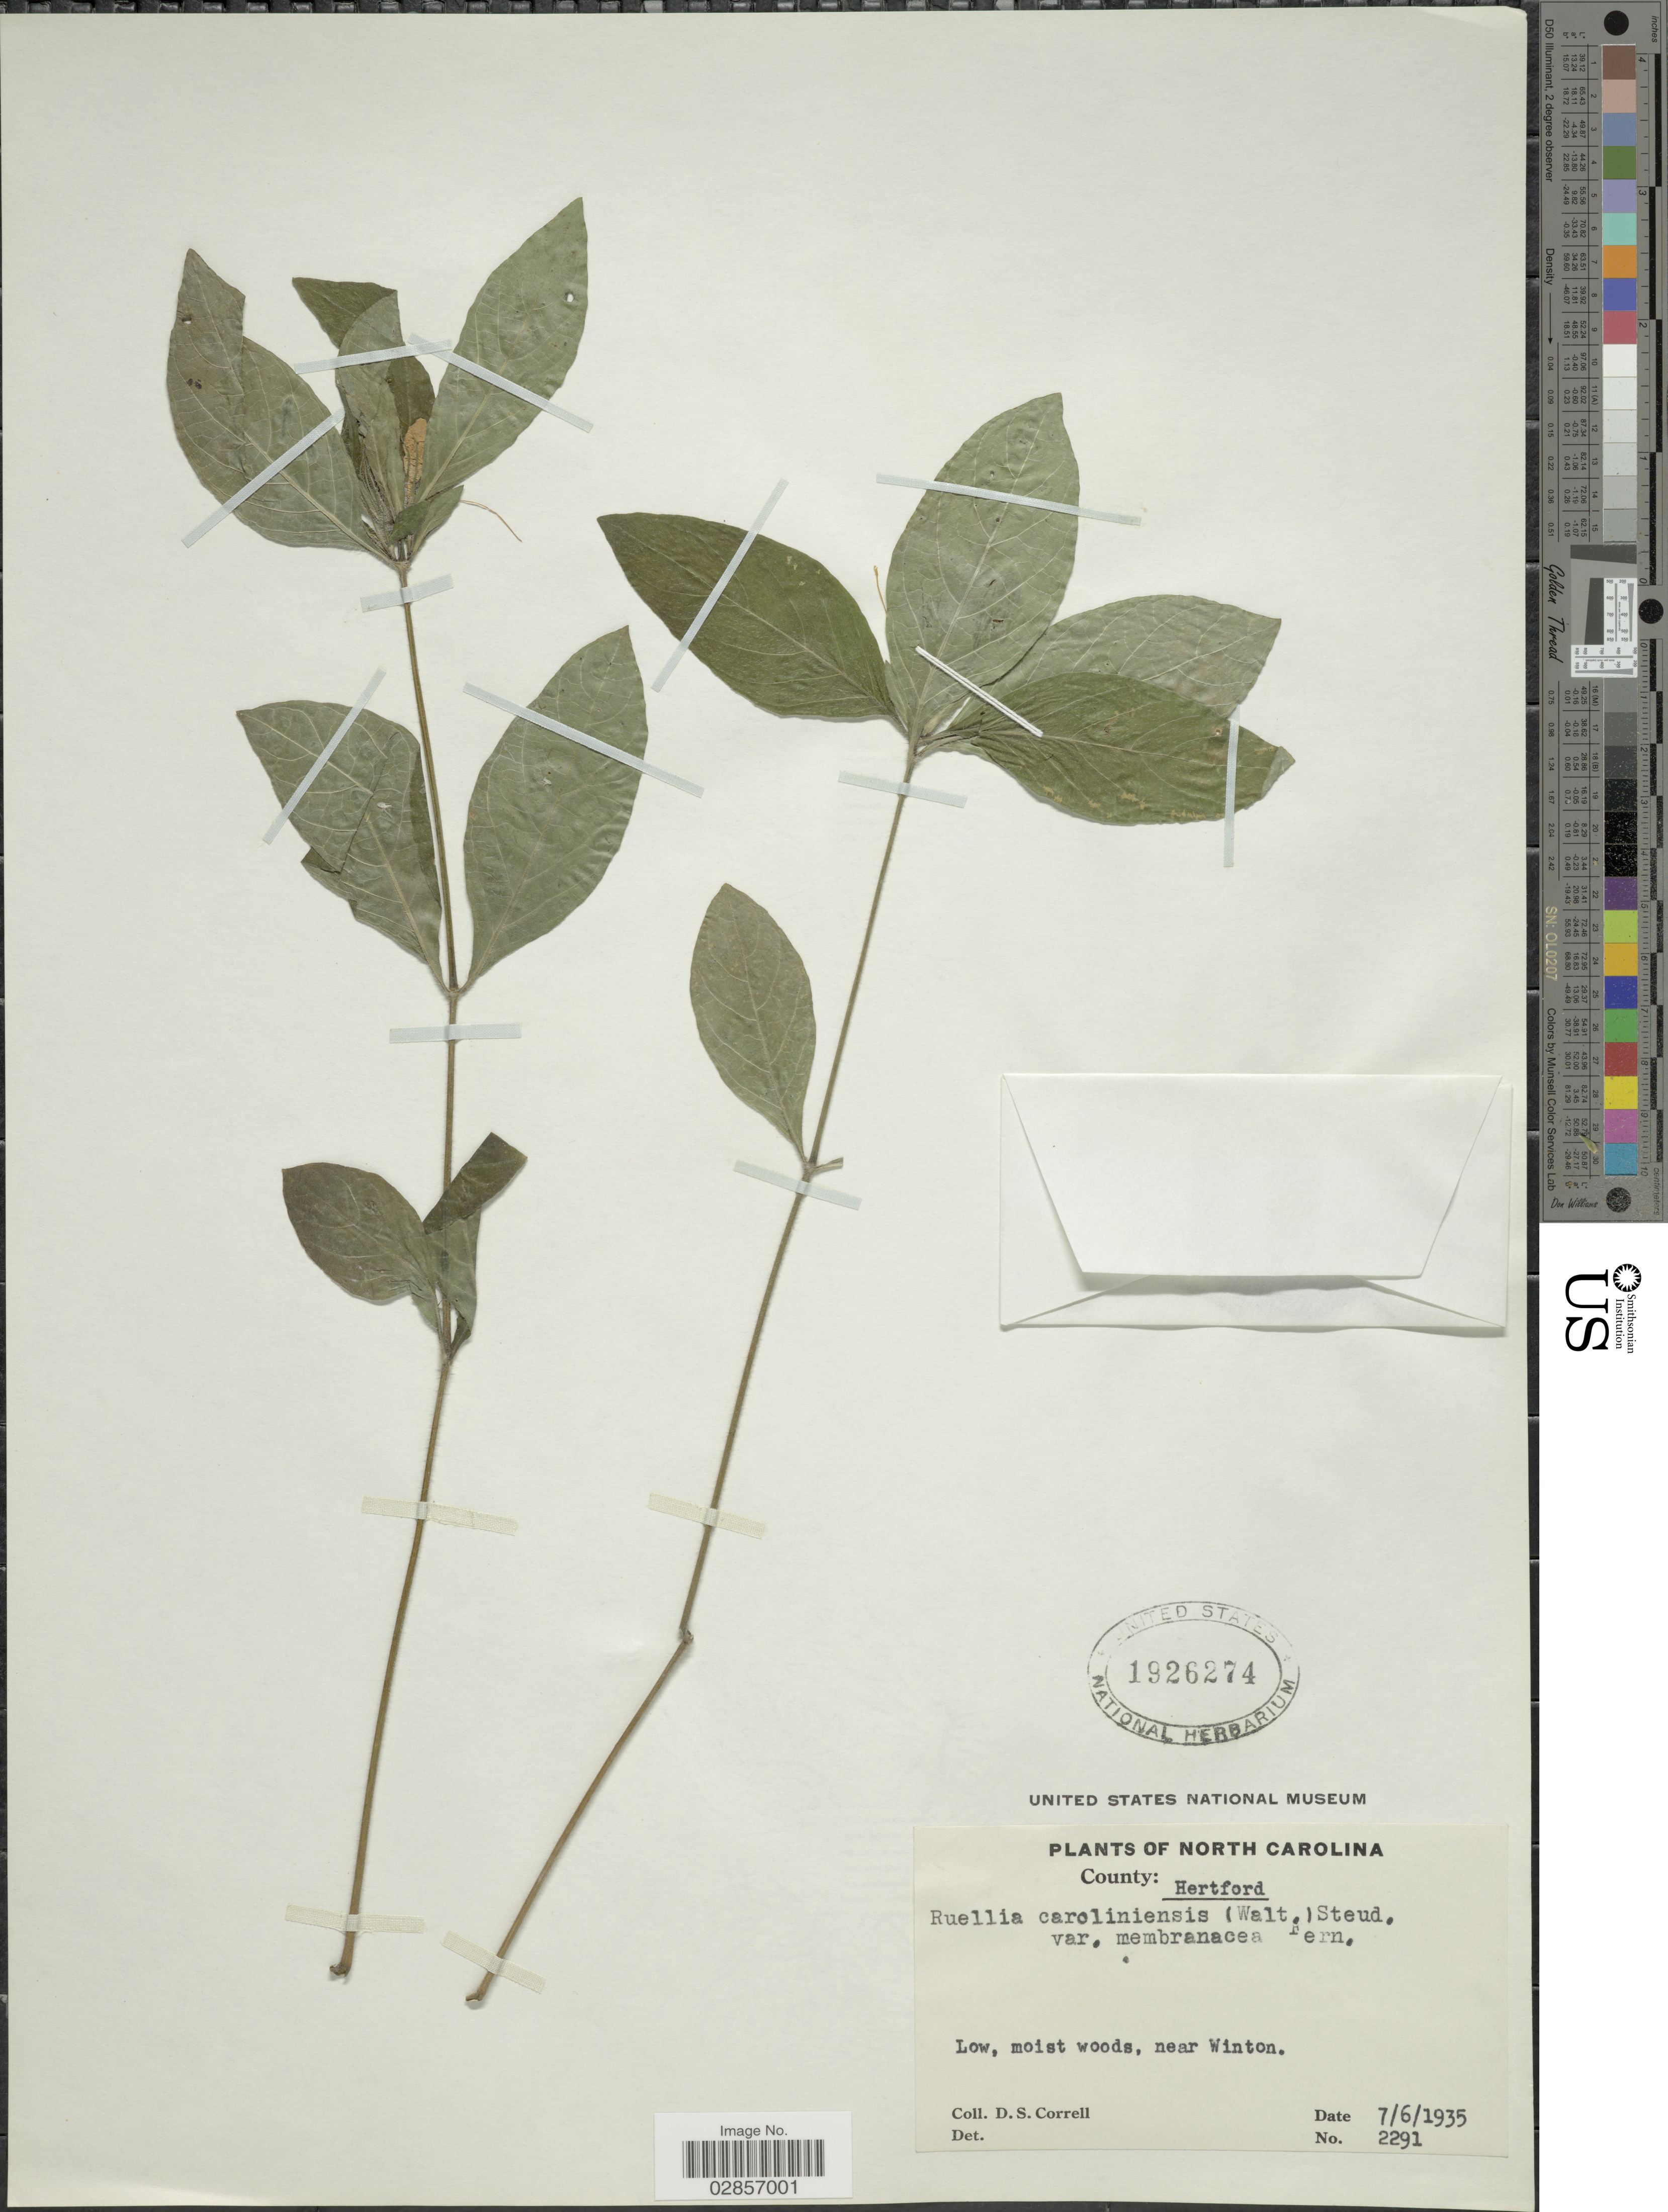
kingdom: Plantae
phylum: Tracheophyta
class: Magnoliopsida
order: Lamiales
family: Acanthaceae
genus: Ruellia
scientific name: Ruellia caroliniensis var. membranacea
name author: Fernald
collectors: D. S. Correll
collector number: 2291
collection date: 1935-07-06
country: United States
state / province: North Carolina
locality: County: Hertford. Low, moist woods, near Winton.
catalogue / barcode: US 1926274